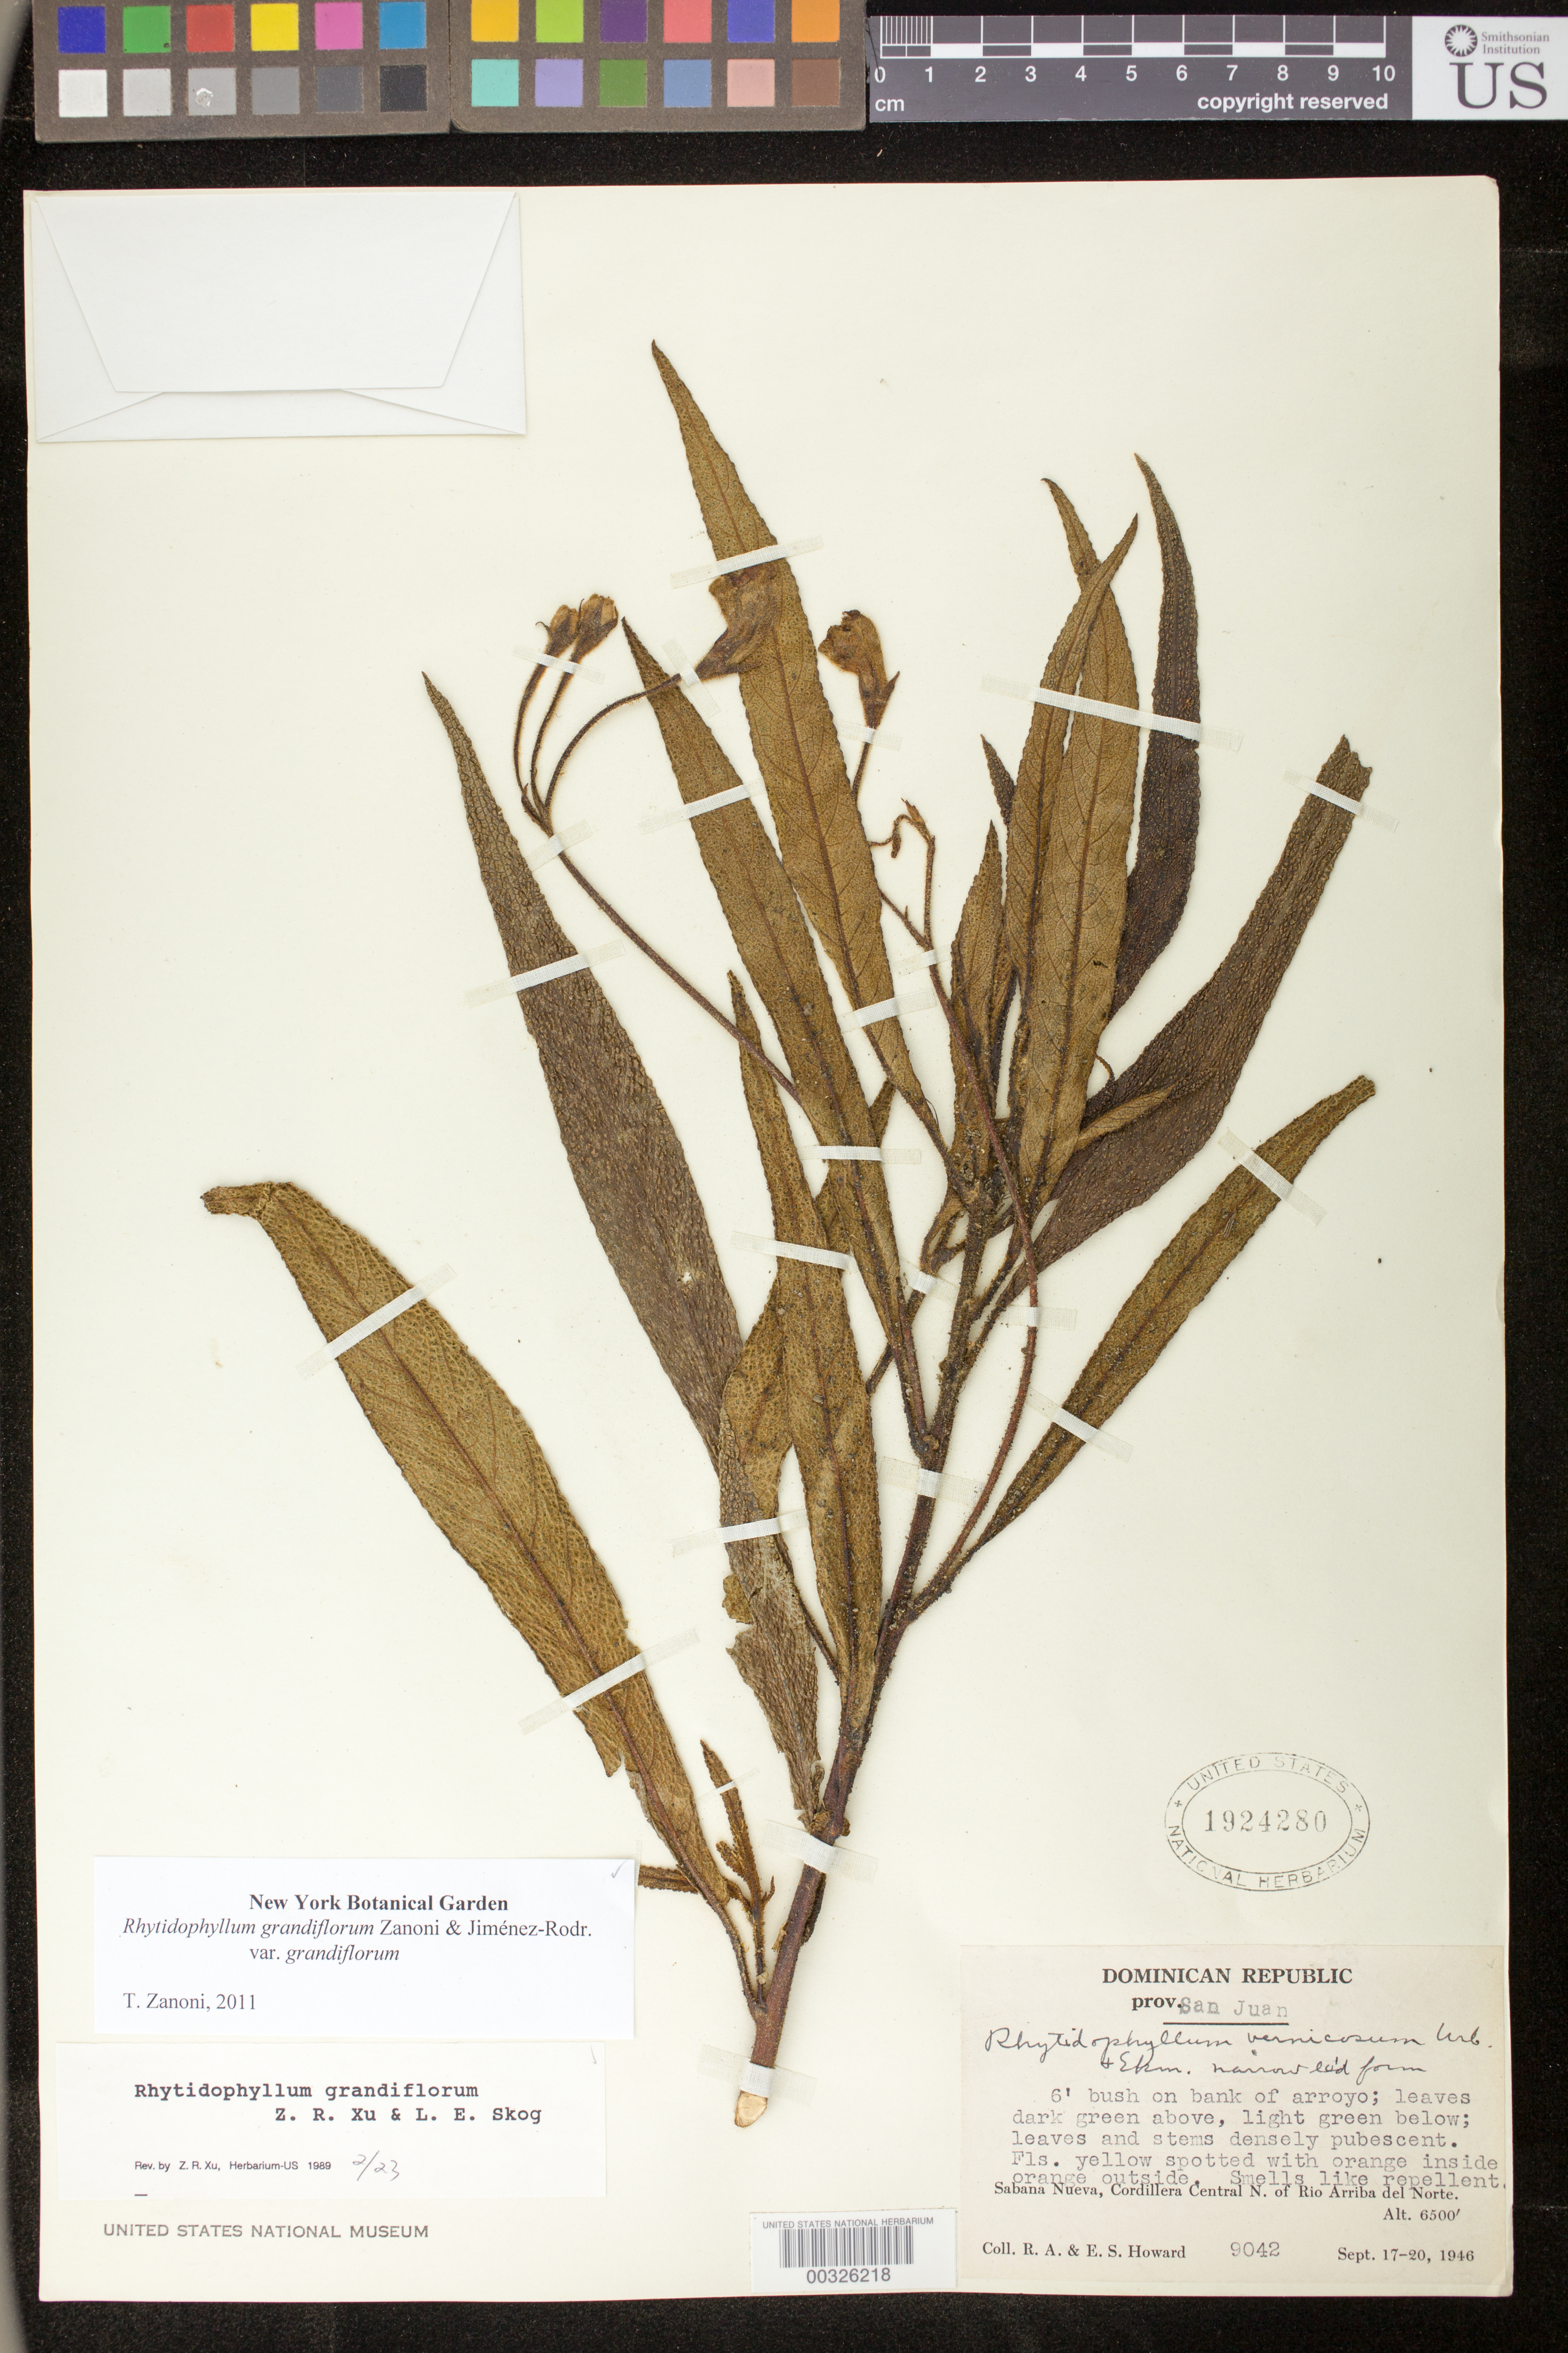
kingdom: Plantae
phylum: Tracheophyta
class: Magnoliopsida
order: Lamiales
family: Gesneriaceae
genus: Rhytidophyllum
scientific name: Rhytidophyllum grandiflorum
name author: Xu & L.E. Skog ex Zanoni & Jiménez Rodr.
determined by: Zanoni, T. A., (NY), New York Botanical Garden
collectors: R. A. Howard & E. S. Howard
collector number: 9042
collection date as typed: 17-20 Sep 1946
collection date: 1946-09-17/1946-09-20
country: Dominican Republic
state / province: San Juan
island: Hispaniola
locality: Sabana Nueva, Cordillera Central N of Rio Arriba del Norte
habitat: On bank of arroyo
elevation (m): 1981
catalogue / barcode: US 1924280